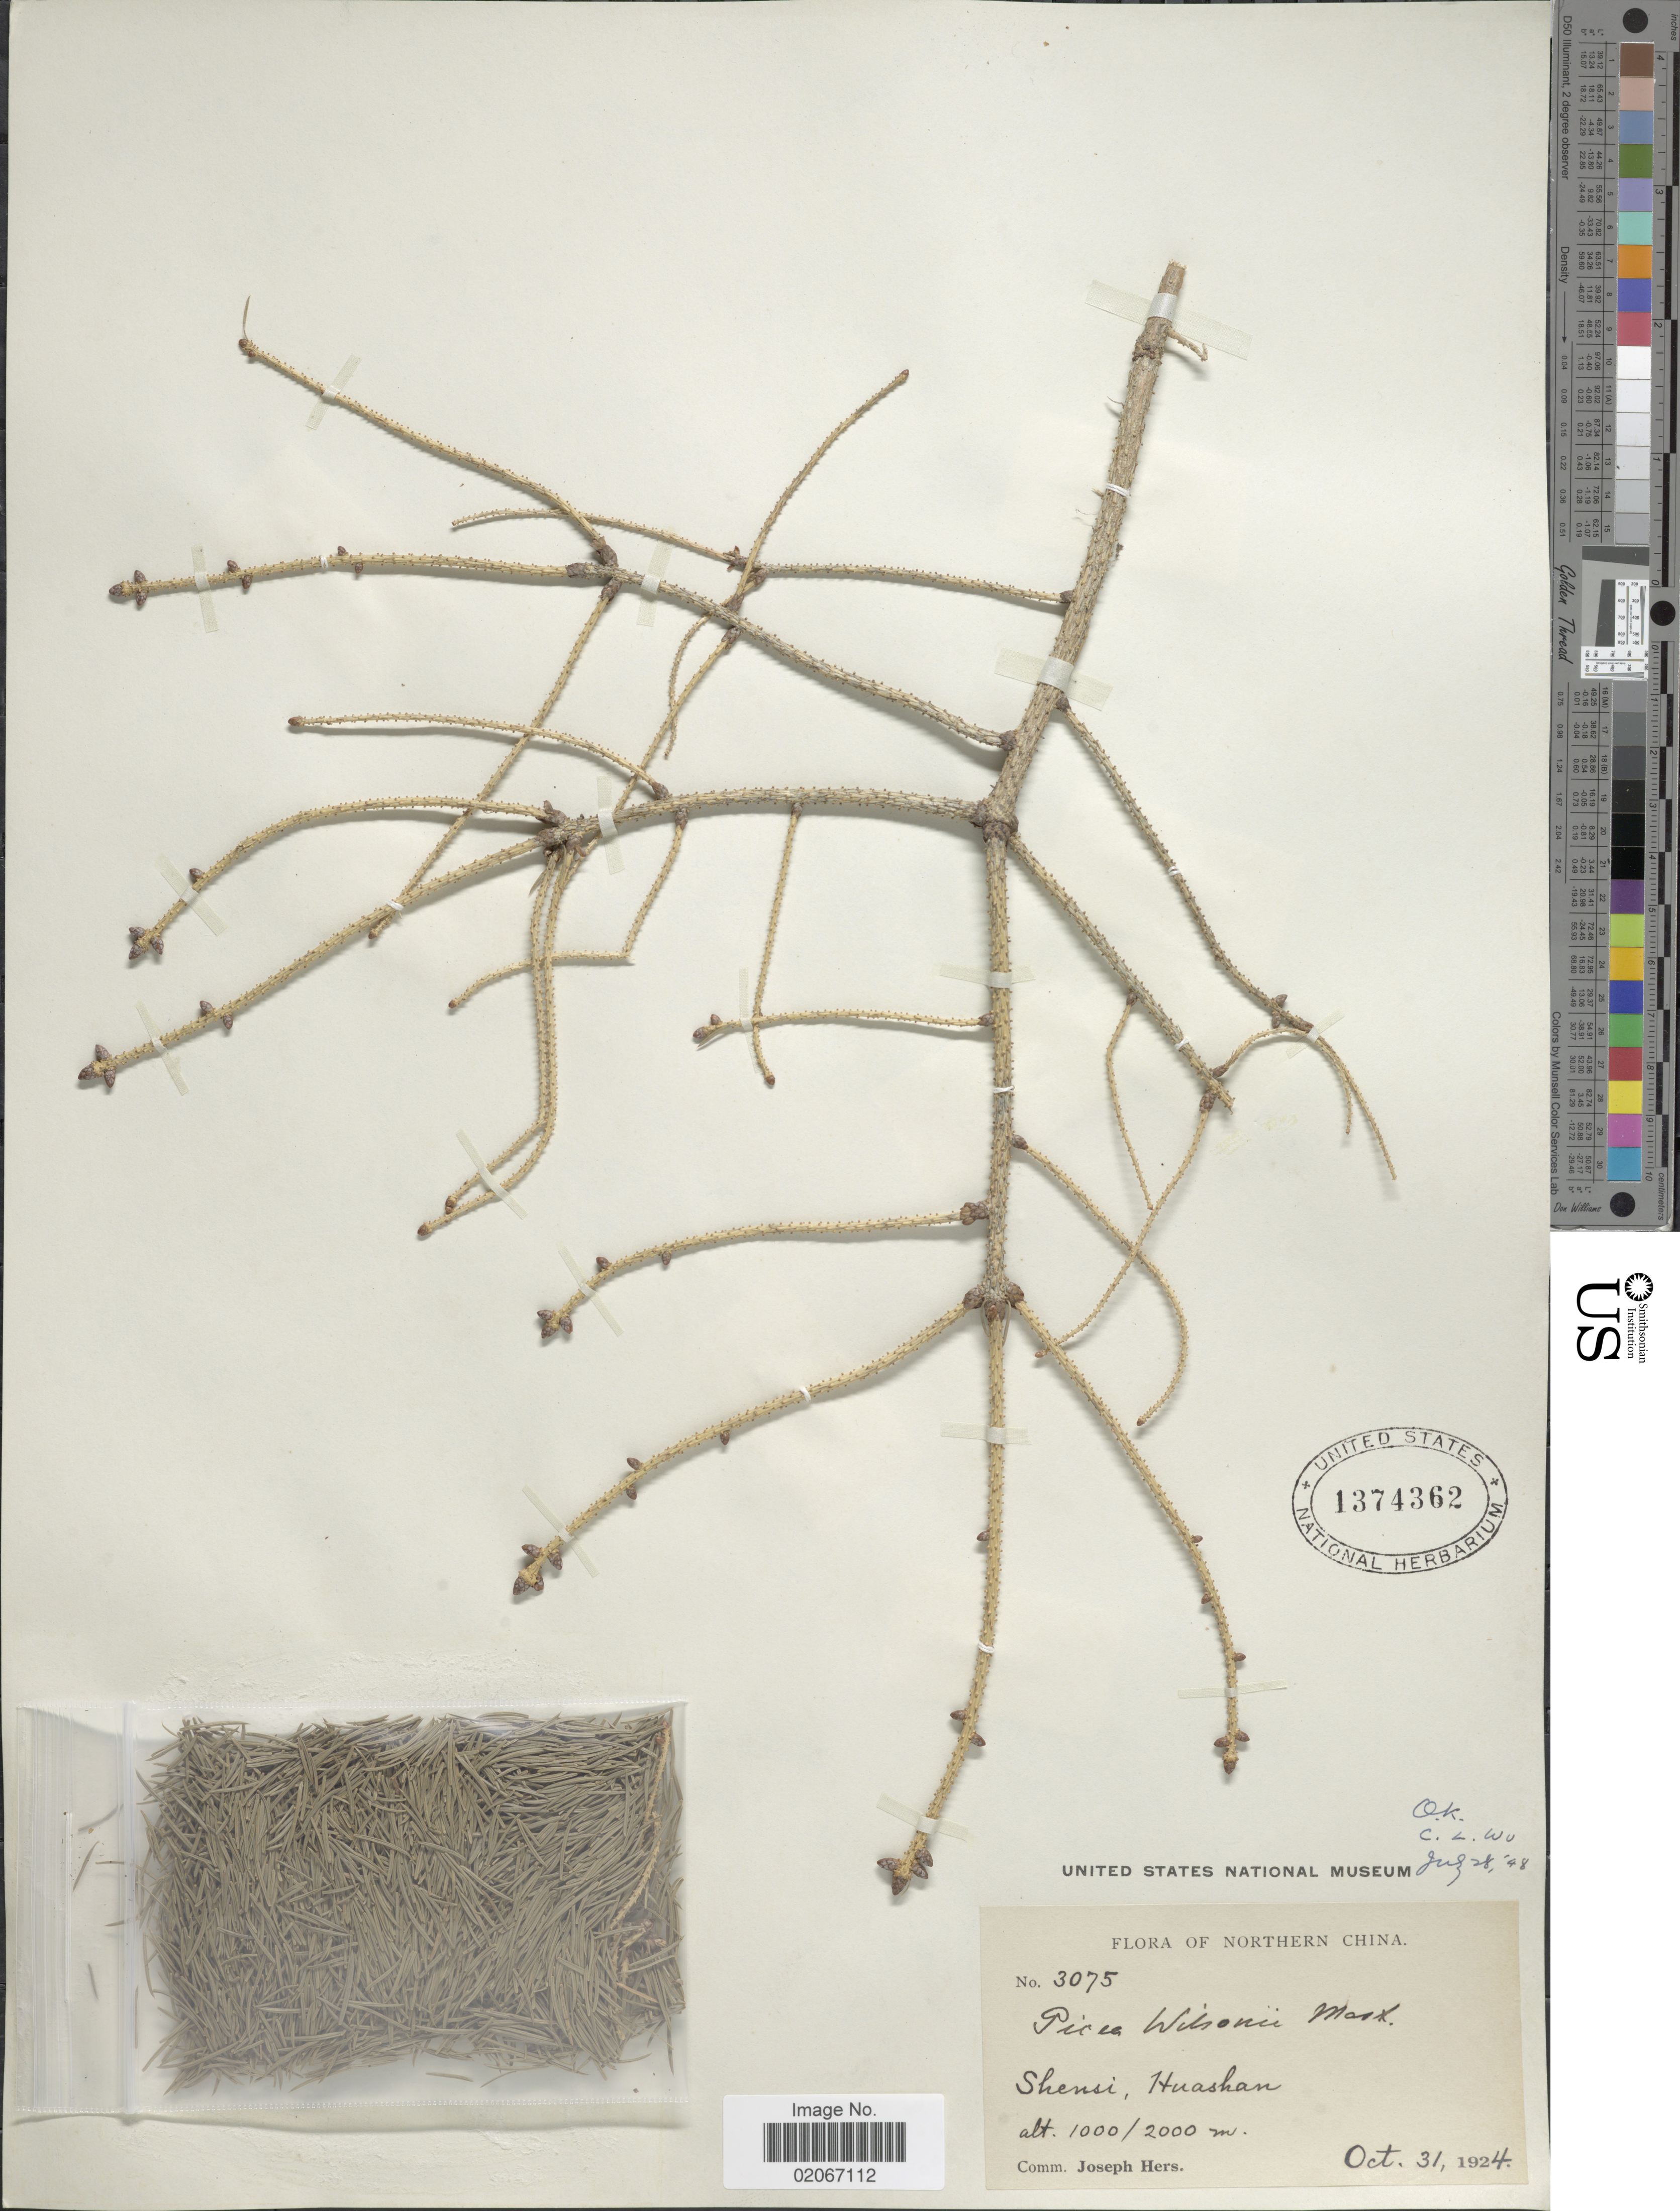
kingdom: Plantae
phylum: Tracheophyta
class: Pinopsida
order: Pinales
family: Pinaceae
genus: Picea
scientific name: Picea wilsonii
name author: Mast.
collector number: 3075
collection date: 1924-10-31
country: China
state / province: Shaanxi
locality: Shensi, Huaskan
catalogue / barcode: US 1374362